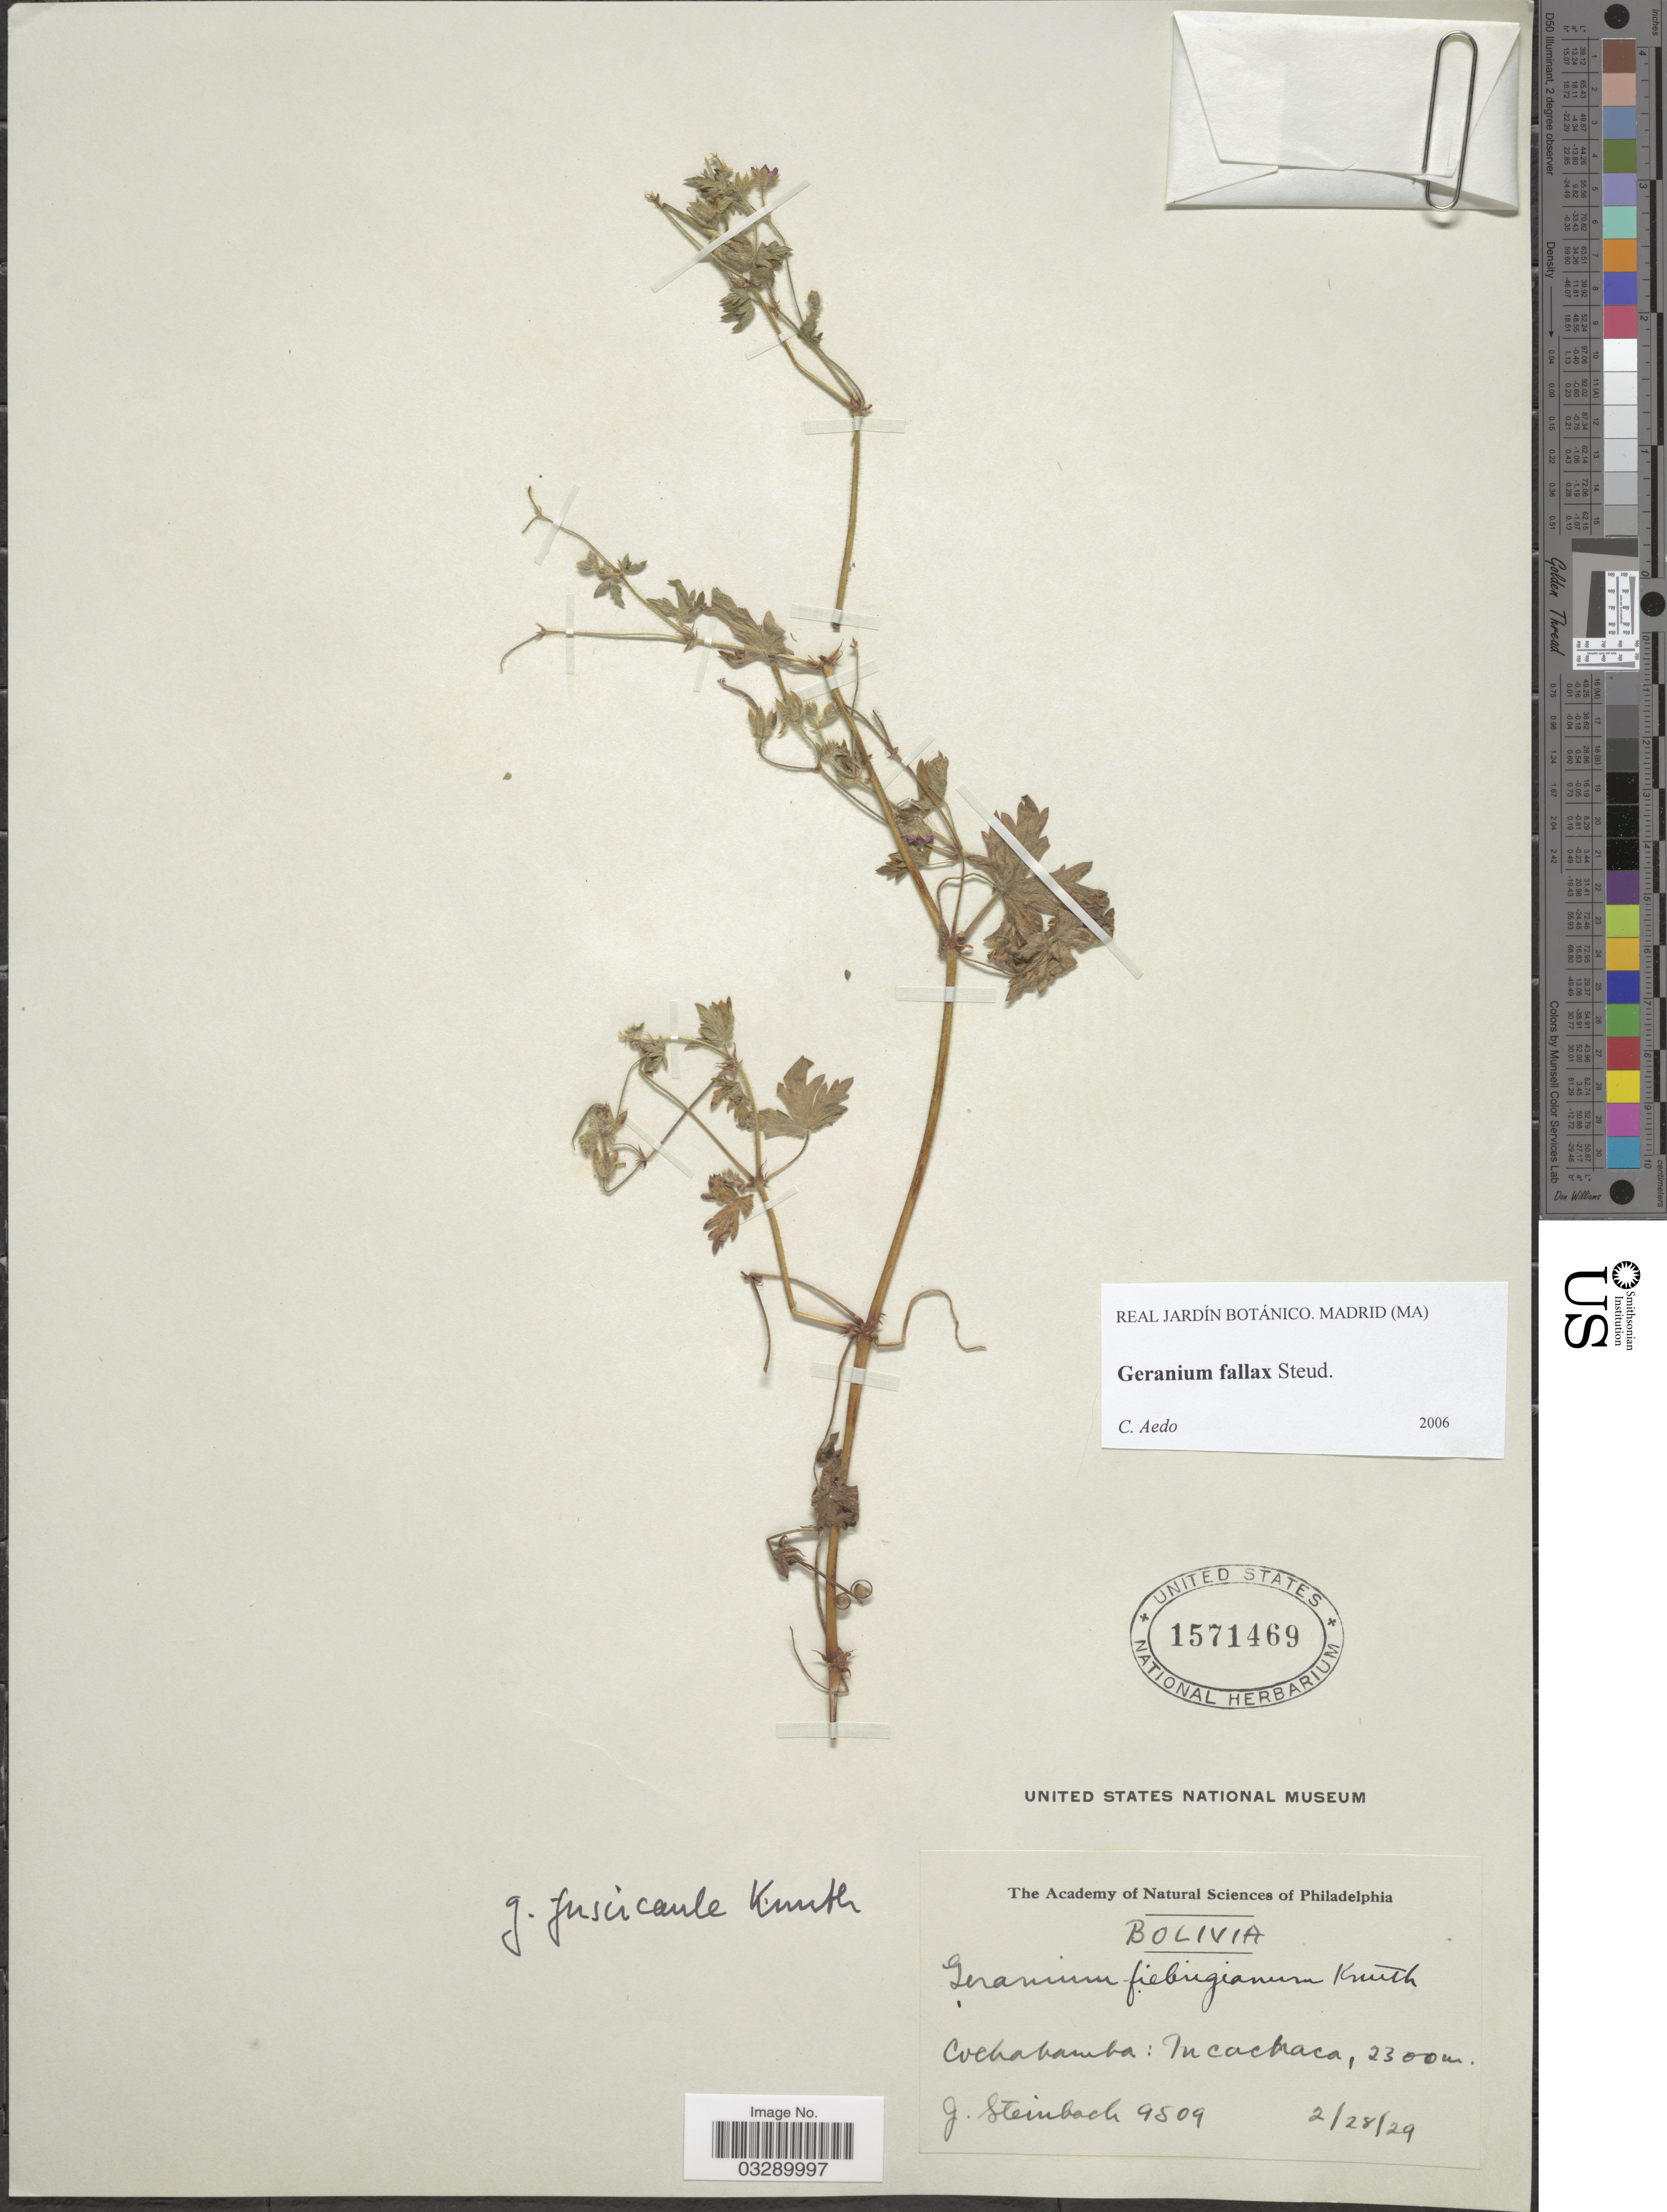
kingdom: Plantae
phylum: Tracheophyta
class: Magnoliopsida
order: Geraniales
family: Geraniaceae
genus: Geranium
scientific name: Geranium fallax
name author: Steud.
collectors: J. Steinbach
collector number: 9509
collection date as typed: Transcribed d/m/y: 28/2/29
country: Bolivia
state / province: Cochabamba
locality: Incachaca.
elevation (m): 2300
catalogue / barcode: US 1571469